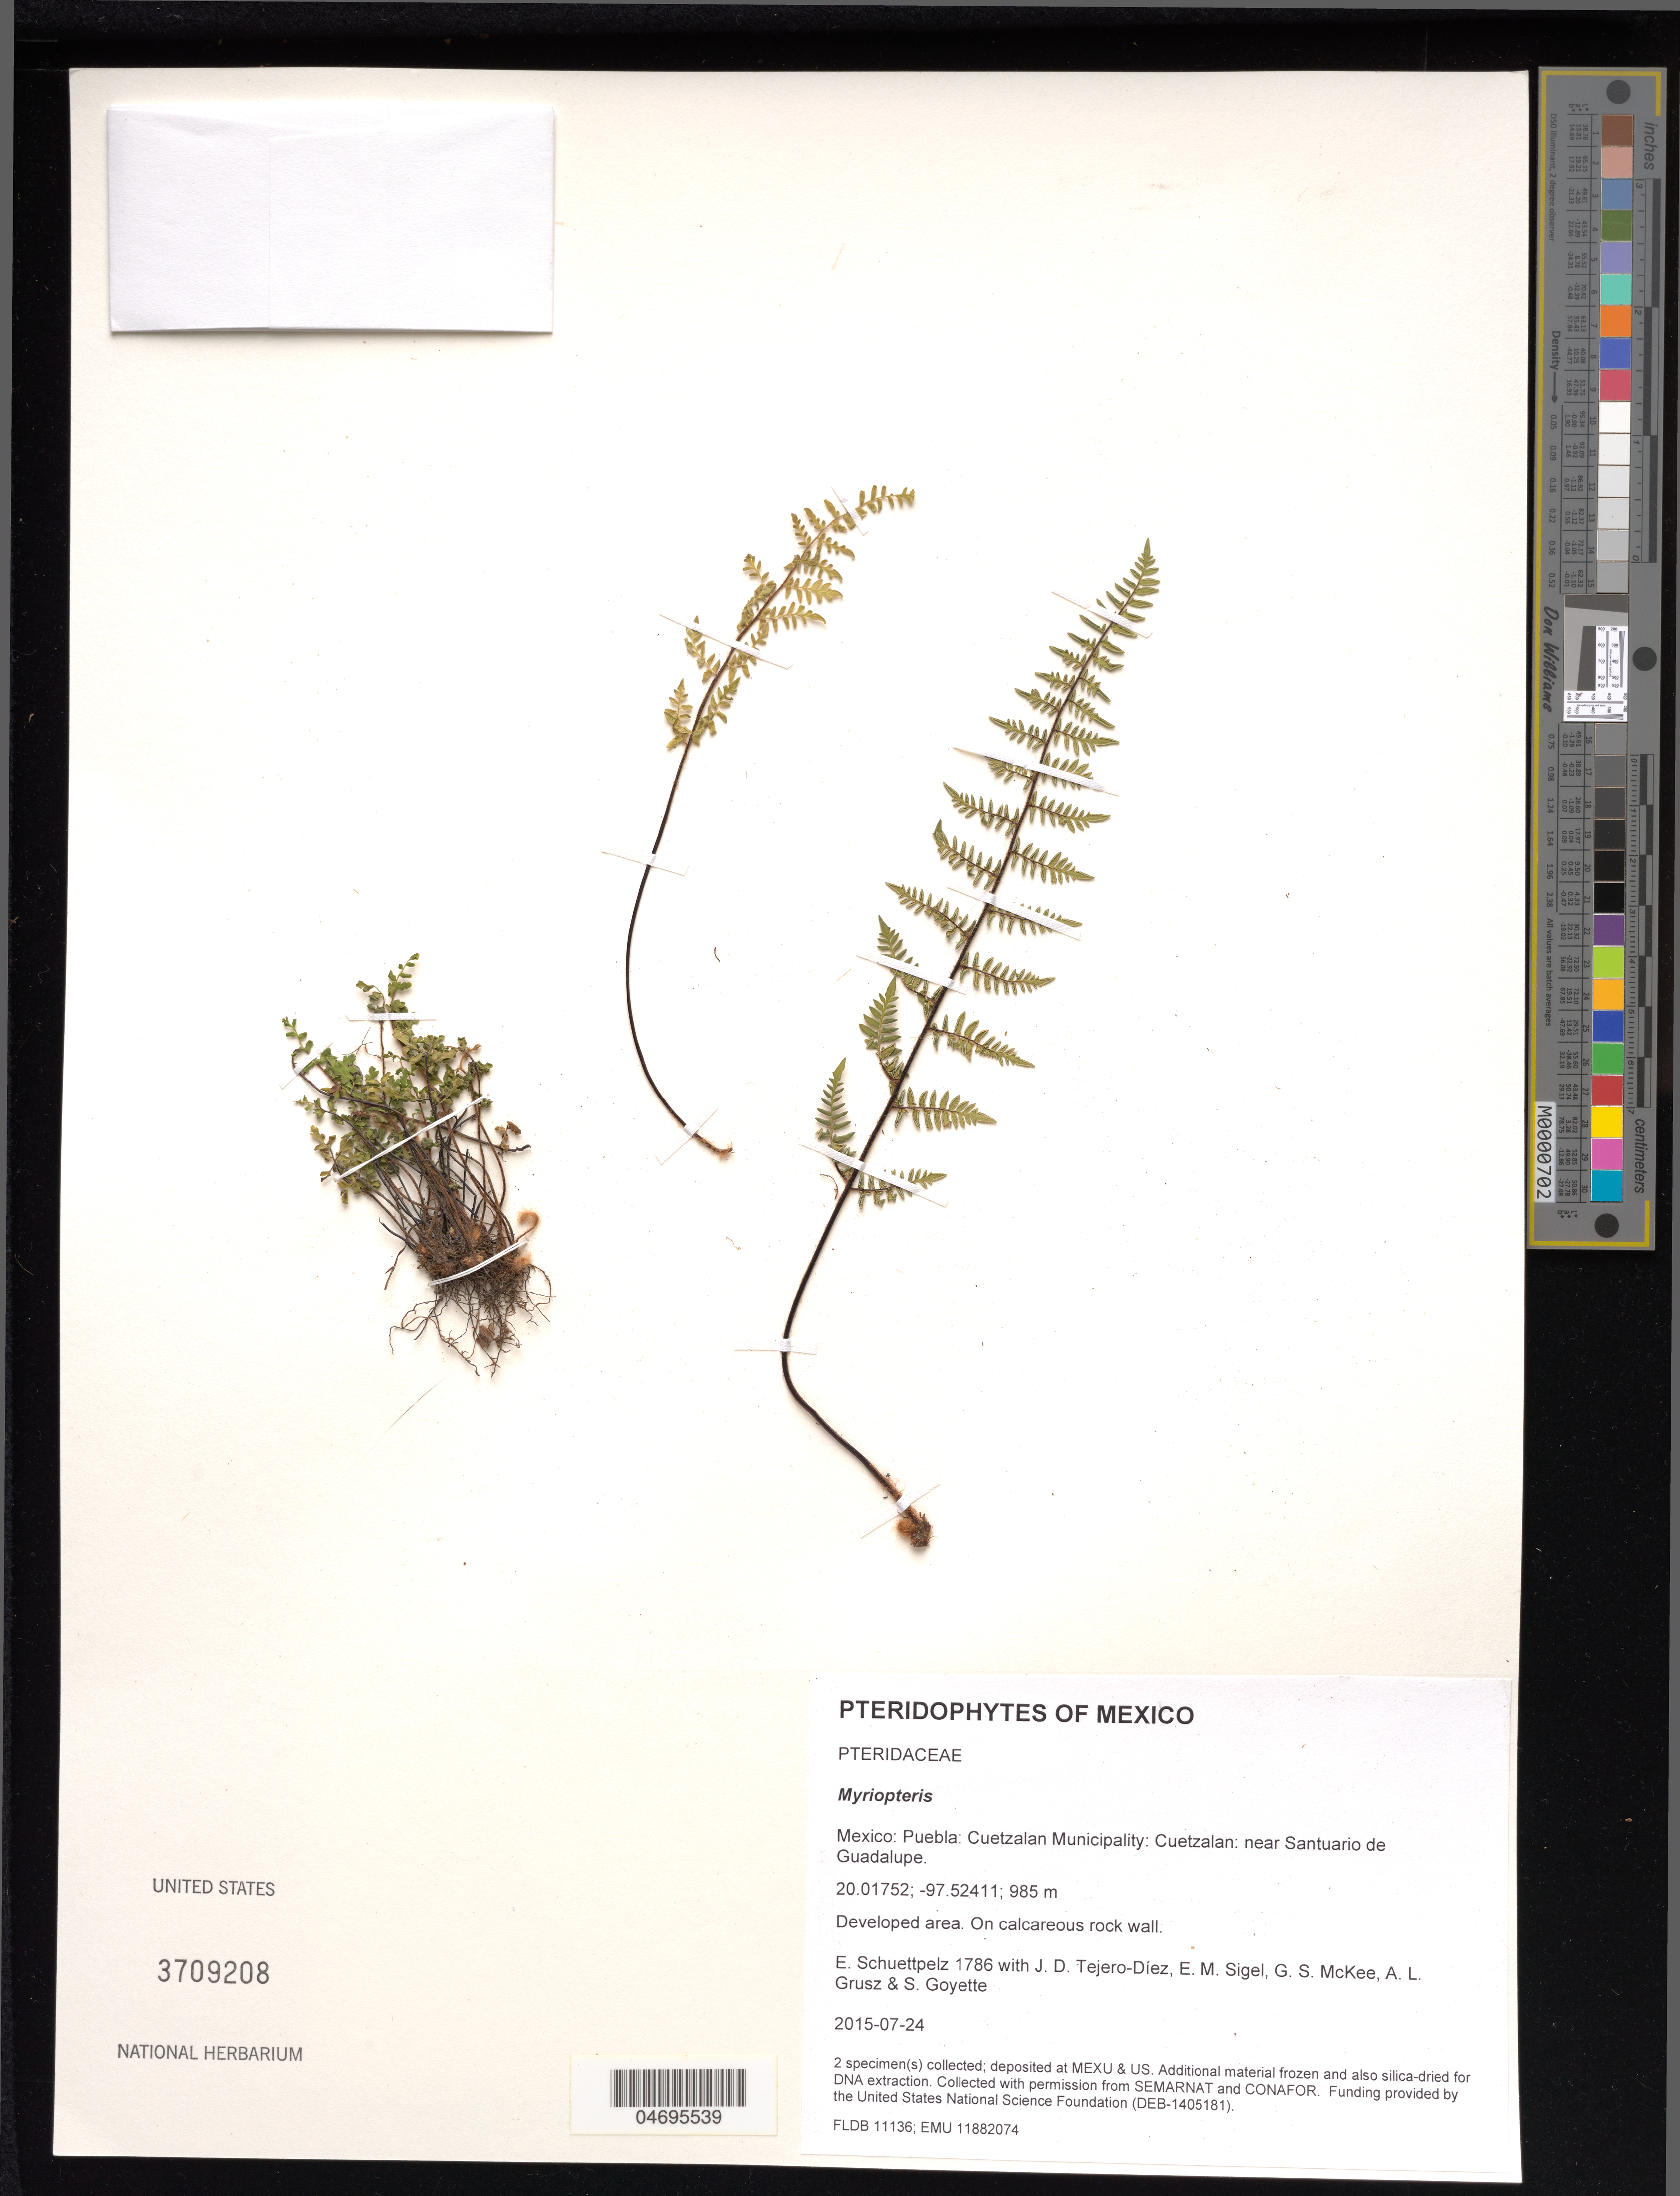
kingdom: Plantae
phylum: Tracheophyta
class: Polypodiopsida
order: Polypodiales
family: Pteridaceae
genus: Myriopteris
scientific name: Myriopteris sp.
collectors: E. Schuettpelz, D. Tejero-Díez, E. M. Sigel, G. S. McKee & A. Grusz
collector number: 1786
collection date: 2015-07-24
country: Mexico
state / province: Puebla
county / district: Cuetzalan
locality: Cuetzalan: near Santuario de Guadalupe.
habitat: Developed area.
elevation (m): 985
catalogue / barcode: US 3709208